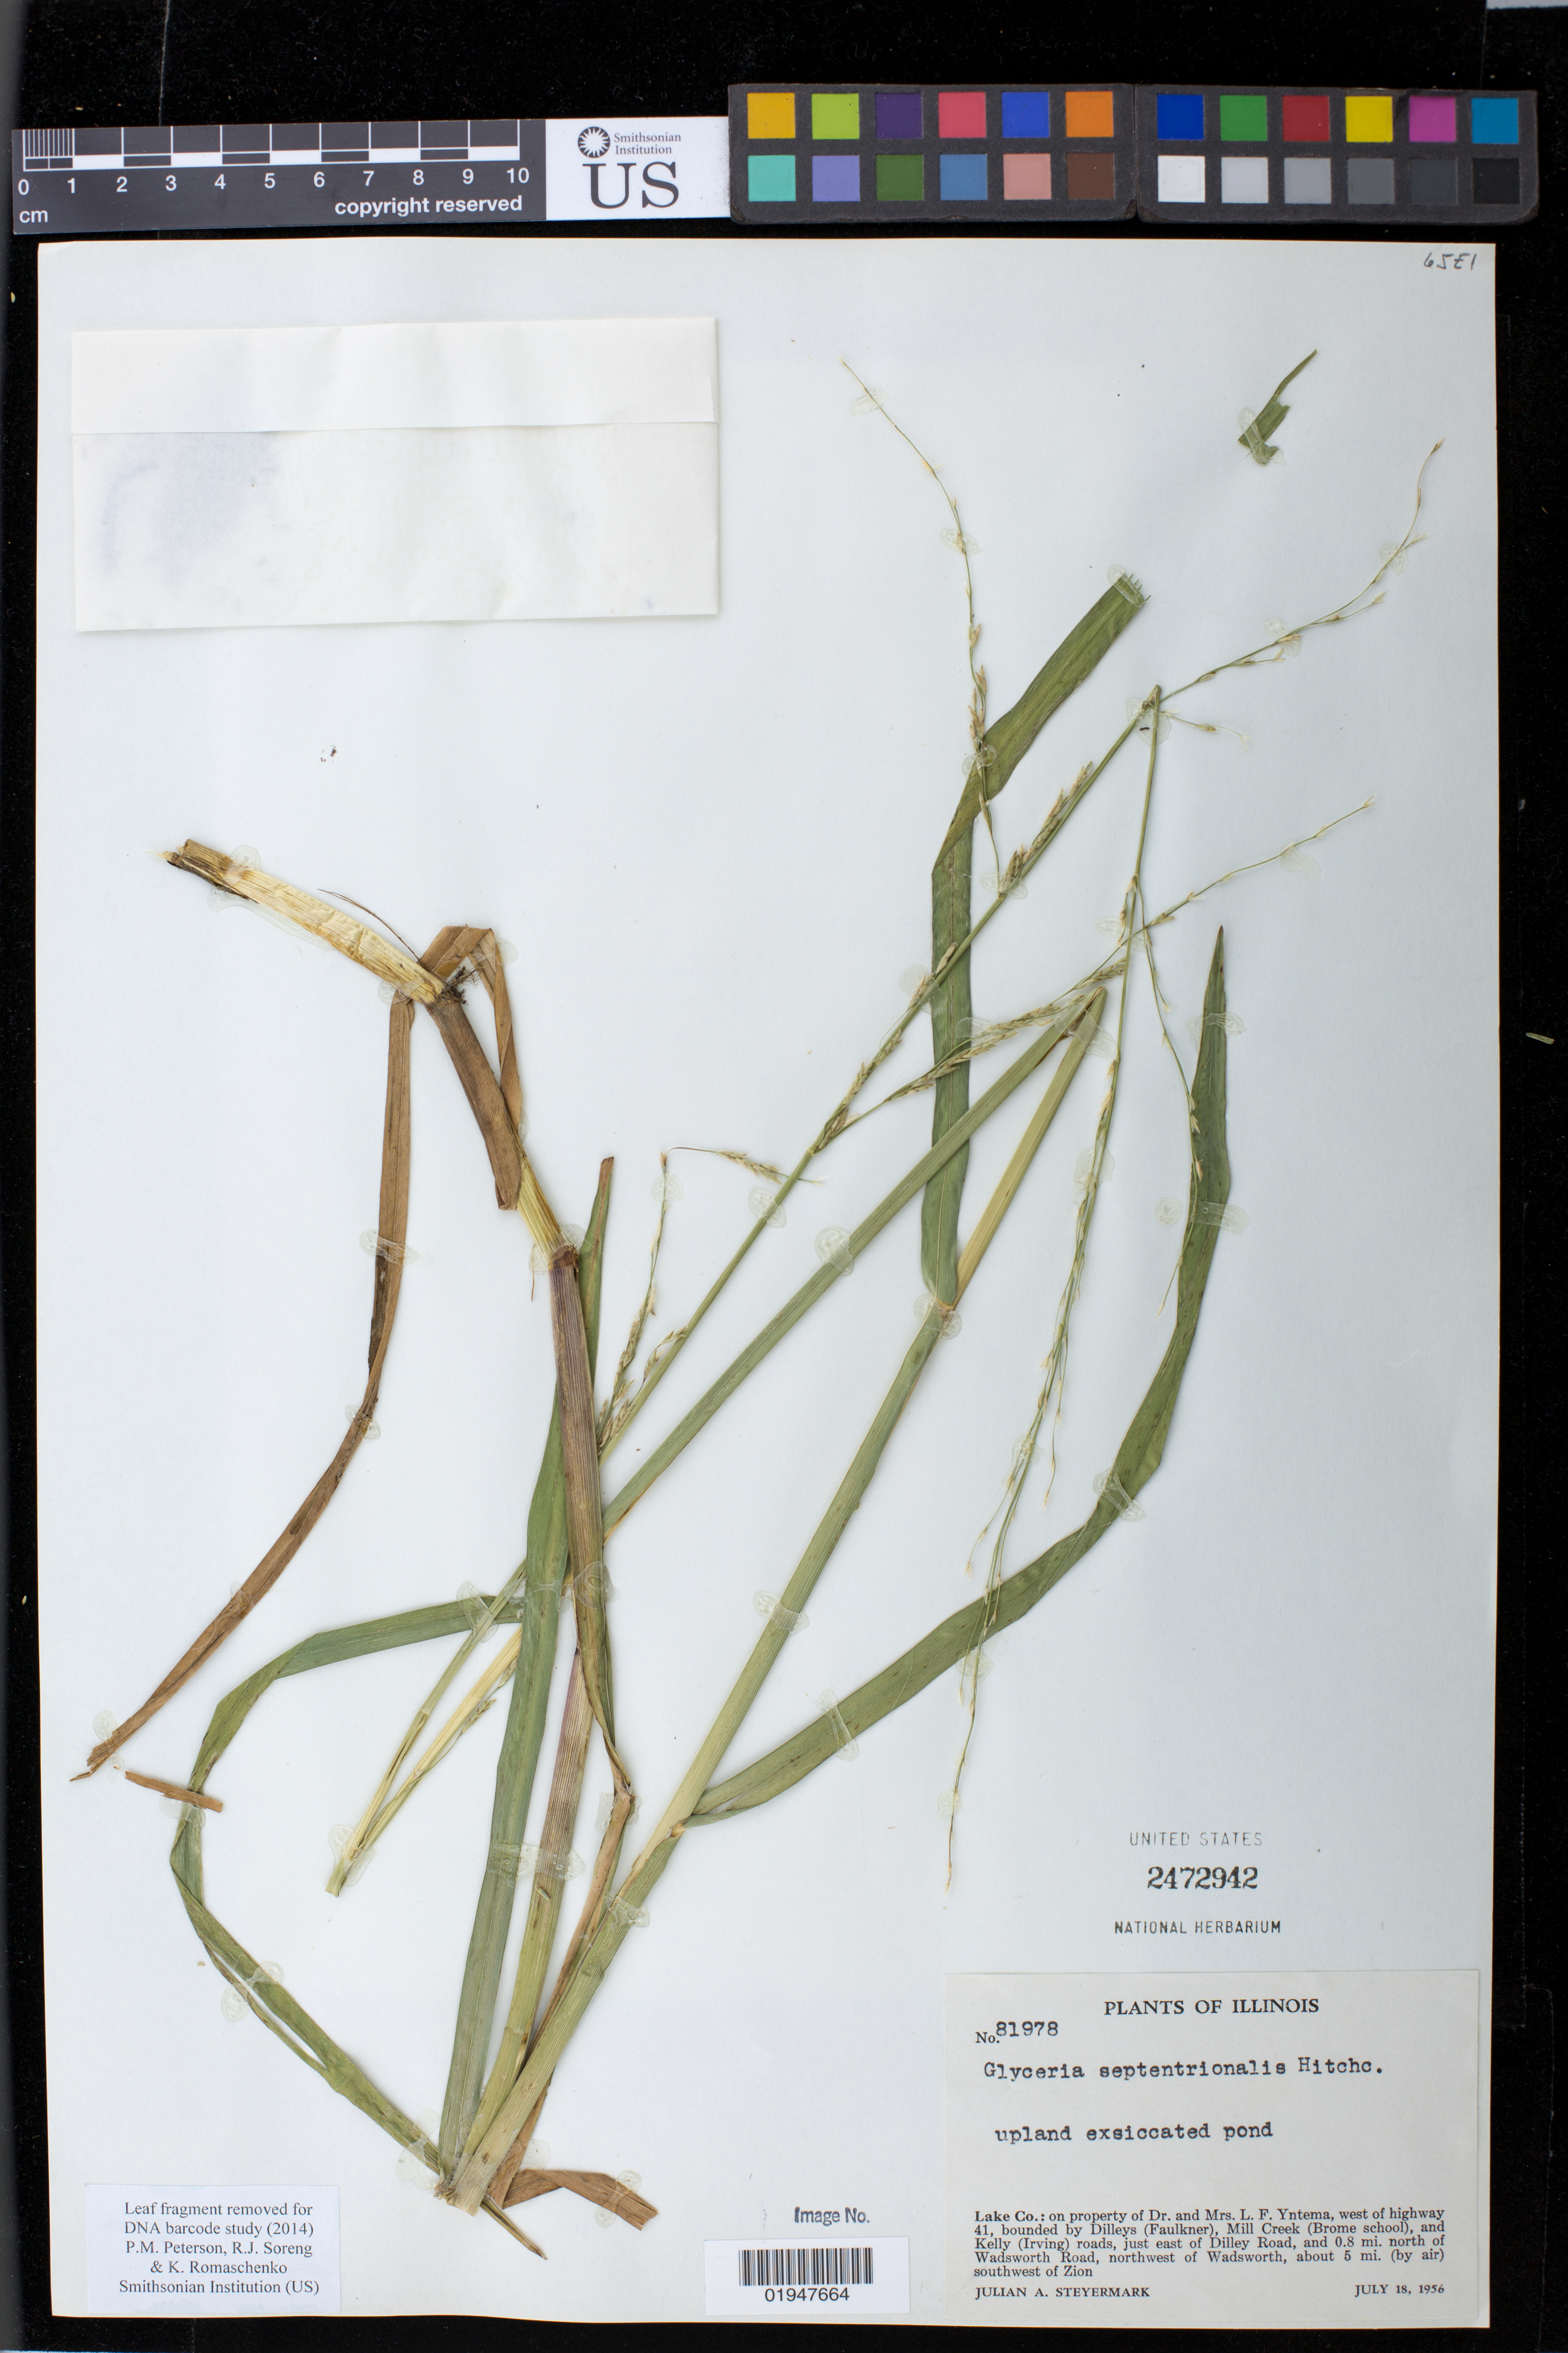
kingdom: Plantae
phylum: Tracheophyta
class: Liliopsida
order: Poales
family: Poaceae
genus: Glyceria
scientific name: Glyceria septentrionalis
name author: Hitchc.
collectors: J. Steyermark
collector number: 81978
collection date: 1956-07-18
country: United States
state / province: Illinois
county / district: Lake County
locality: on property of Dr. and Mrs. L. F. Yntema, west of highway 41, bounded by Dilleys (Faulkner), Mill Creek (Brome school), and Kelly (Irving) roads, just east of Dilley Road, and 0.8 mi. north of Wadsworth Road, northwest of Wadsworth, about 5 mi. (by air) s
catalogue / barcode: US 2472942